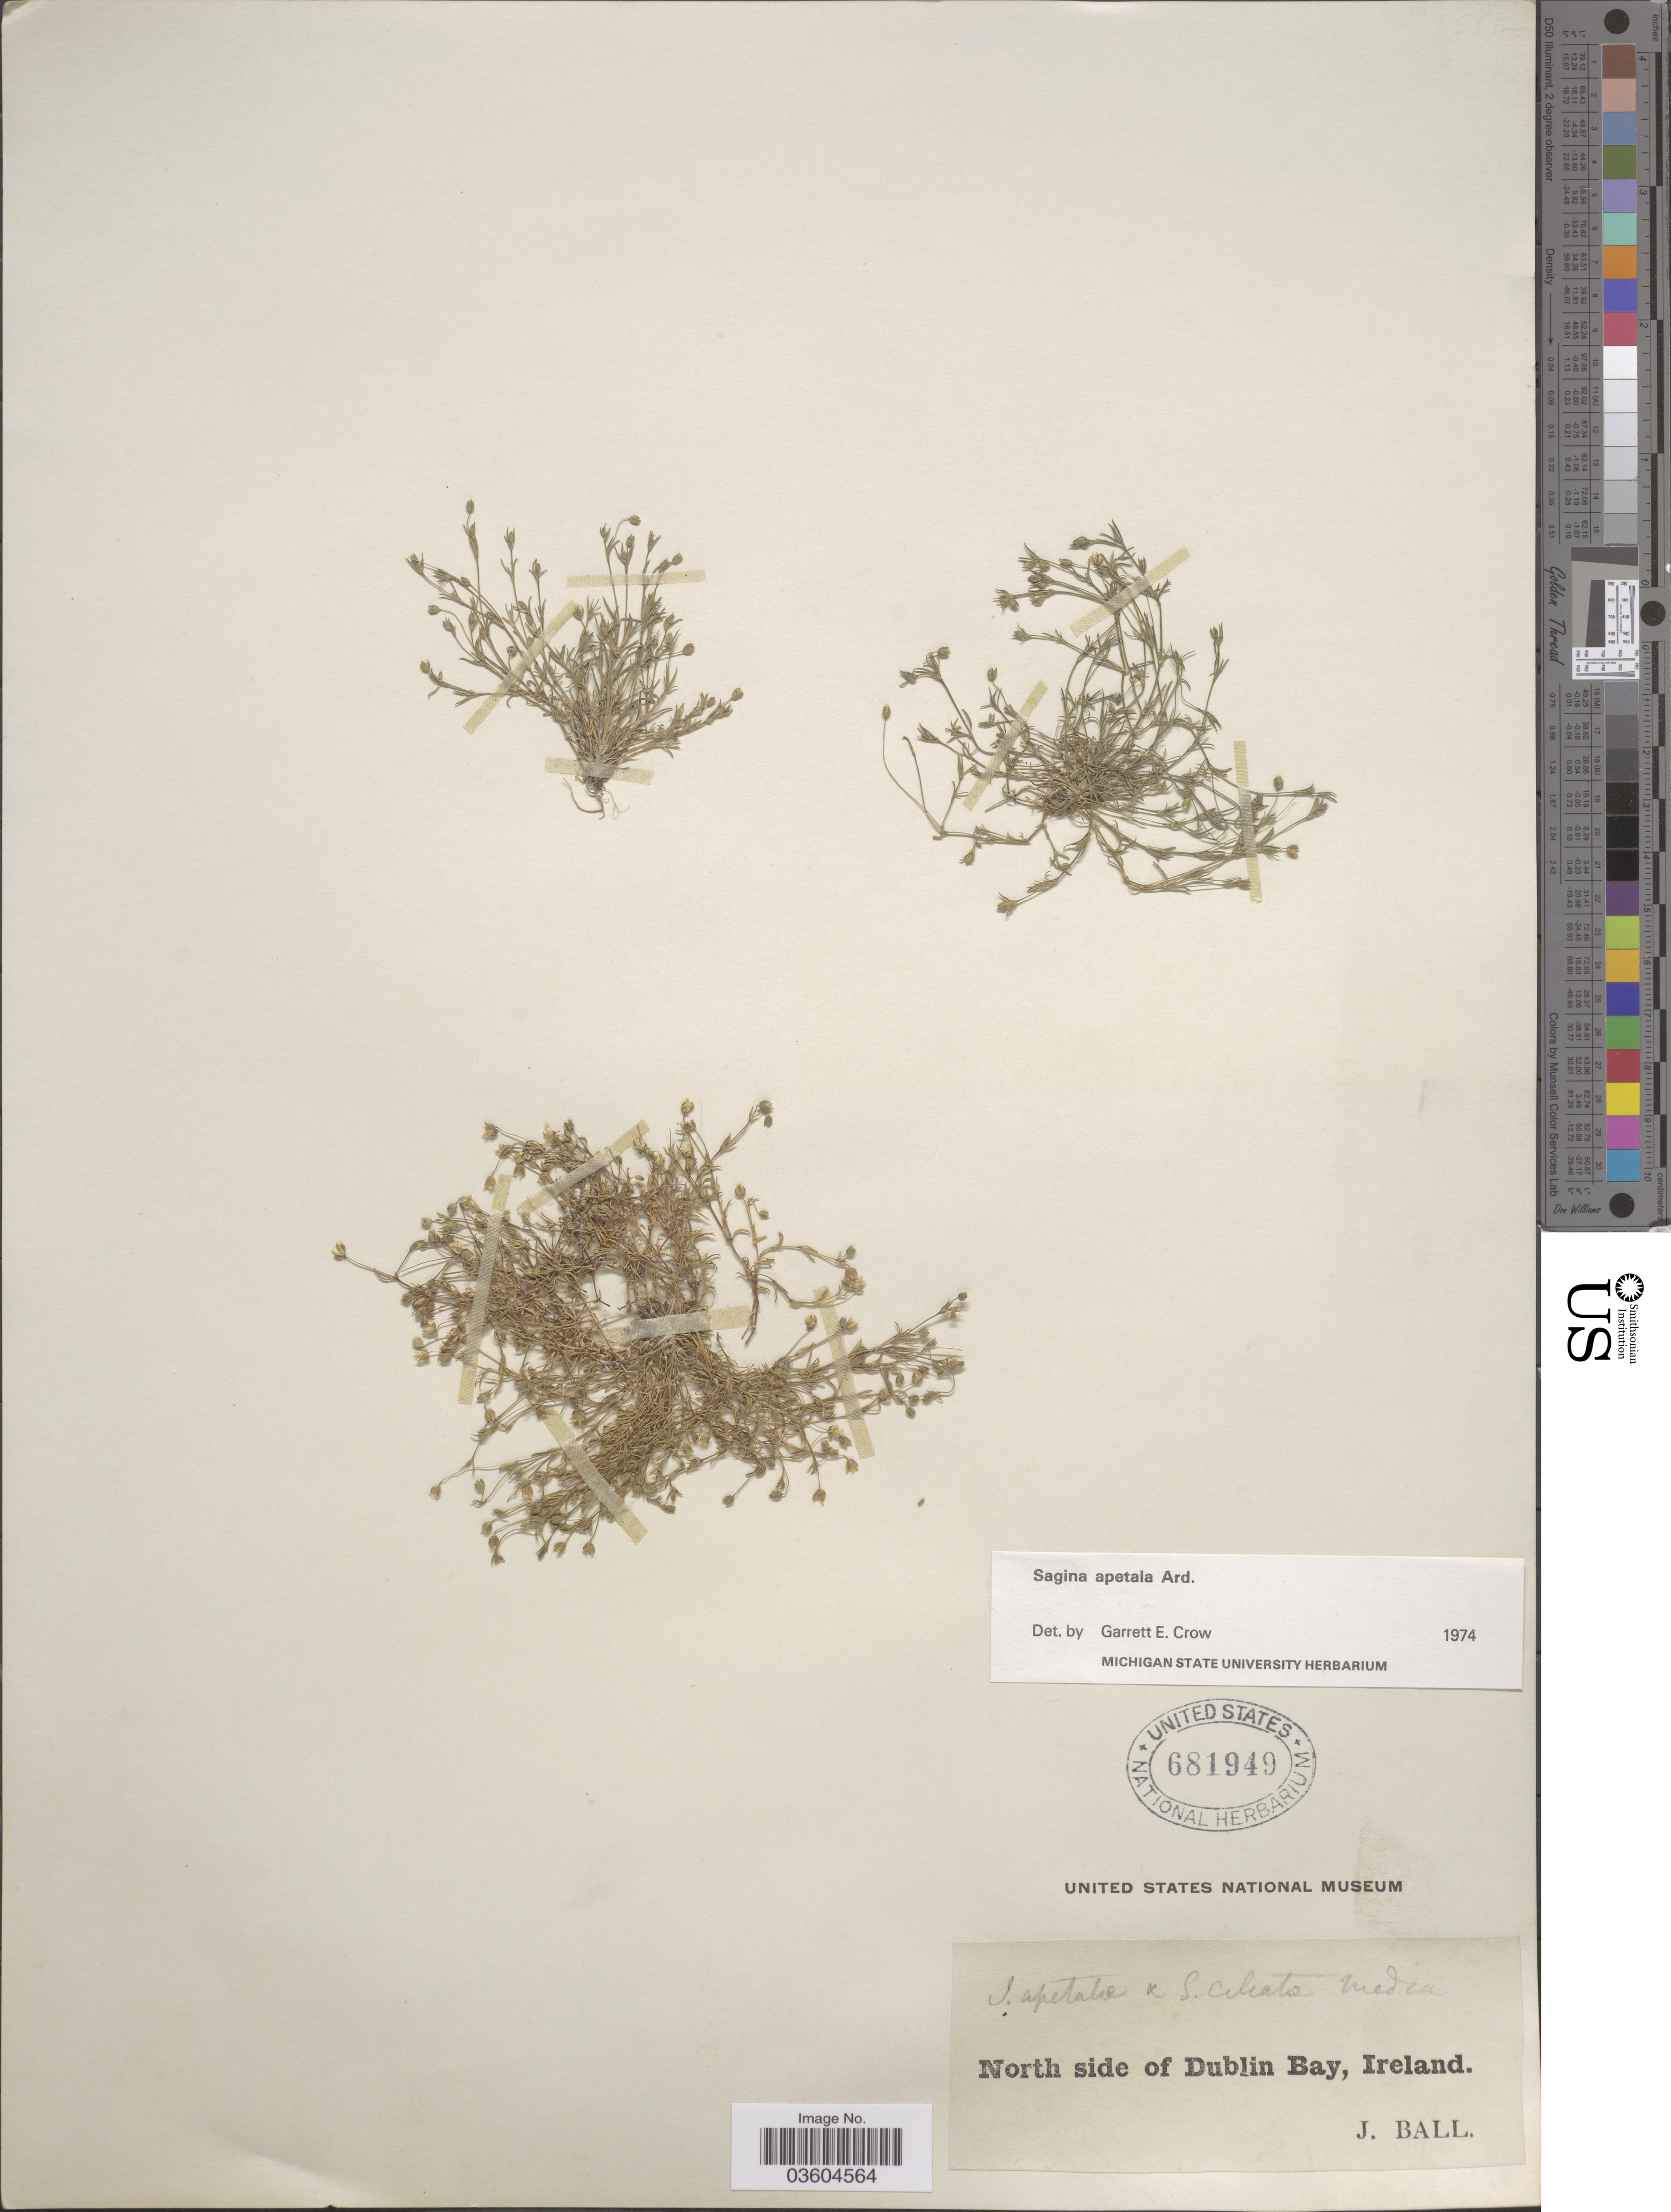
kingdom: Plantae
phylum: Tracheophyta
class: Magnoliopsida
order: Caryophyllales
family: Caryophyllaceae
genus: Sagina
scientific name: Sagina apetala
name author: Ard.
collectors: J. Ball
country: Ireland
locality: North side of Dublin Bay.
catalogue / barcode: US 681949